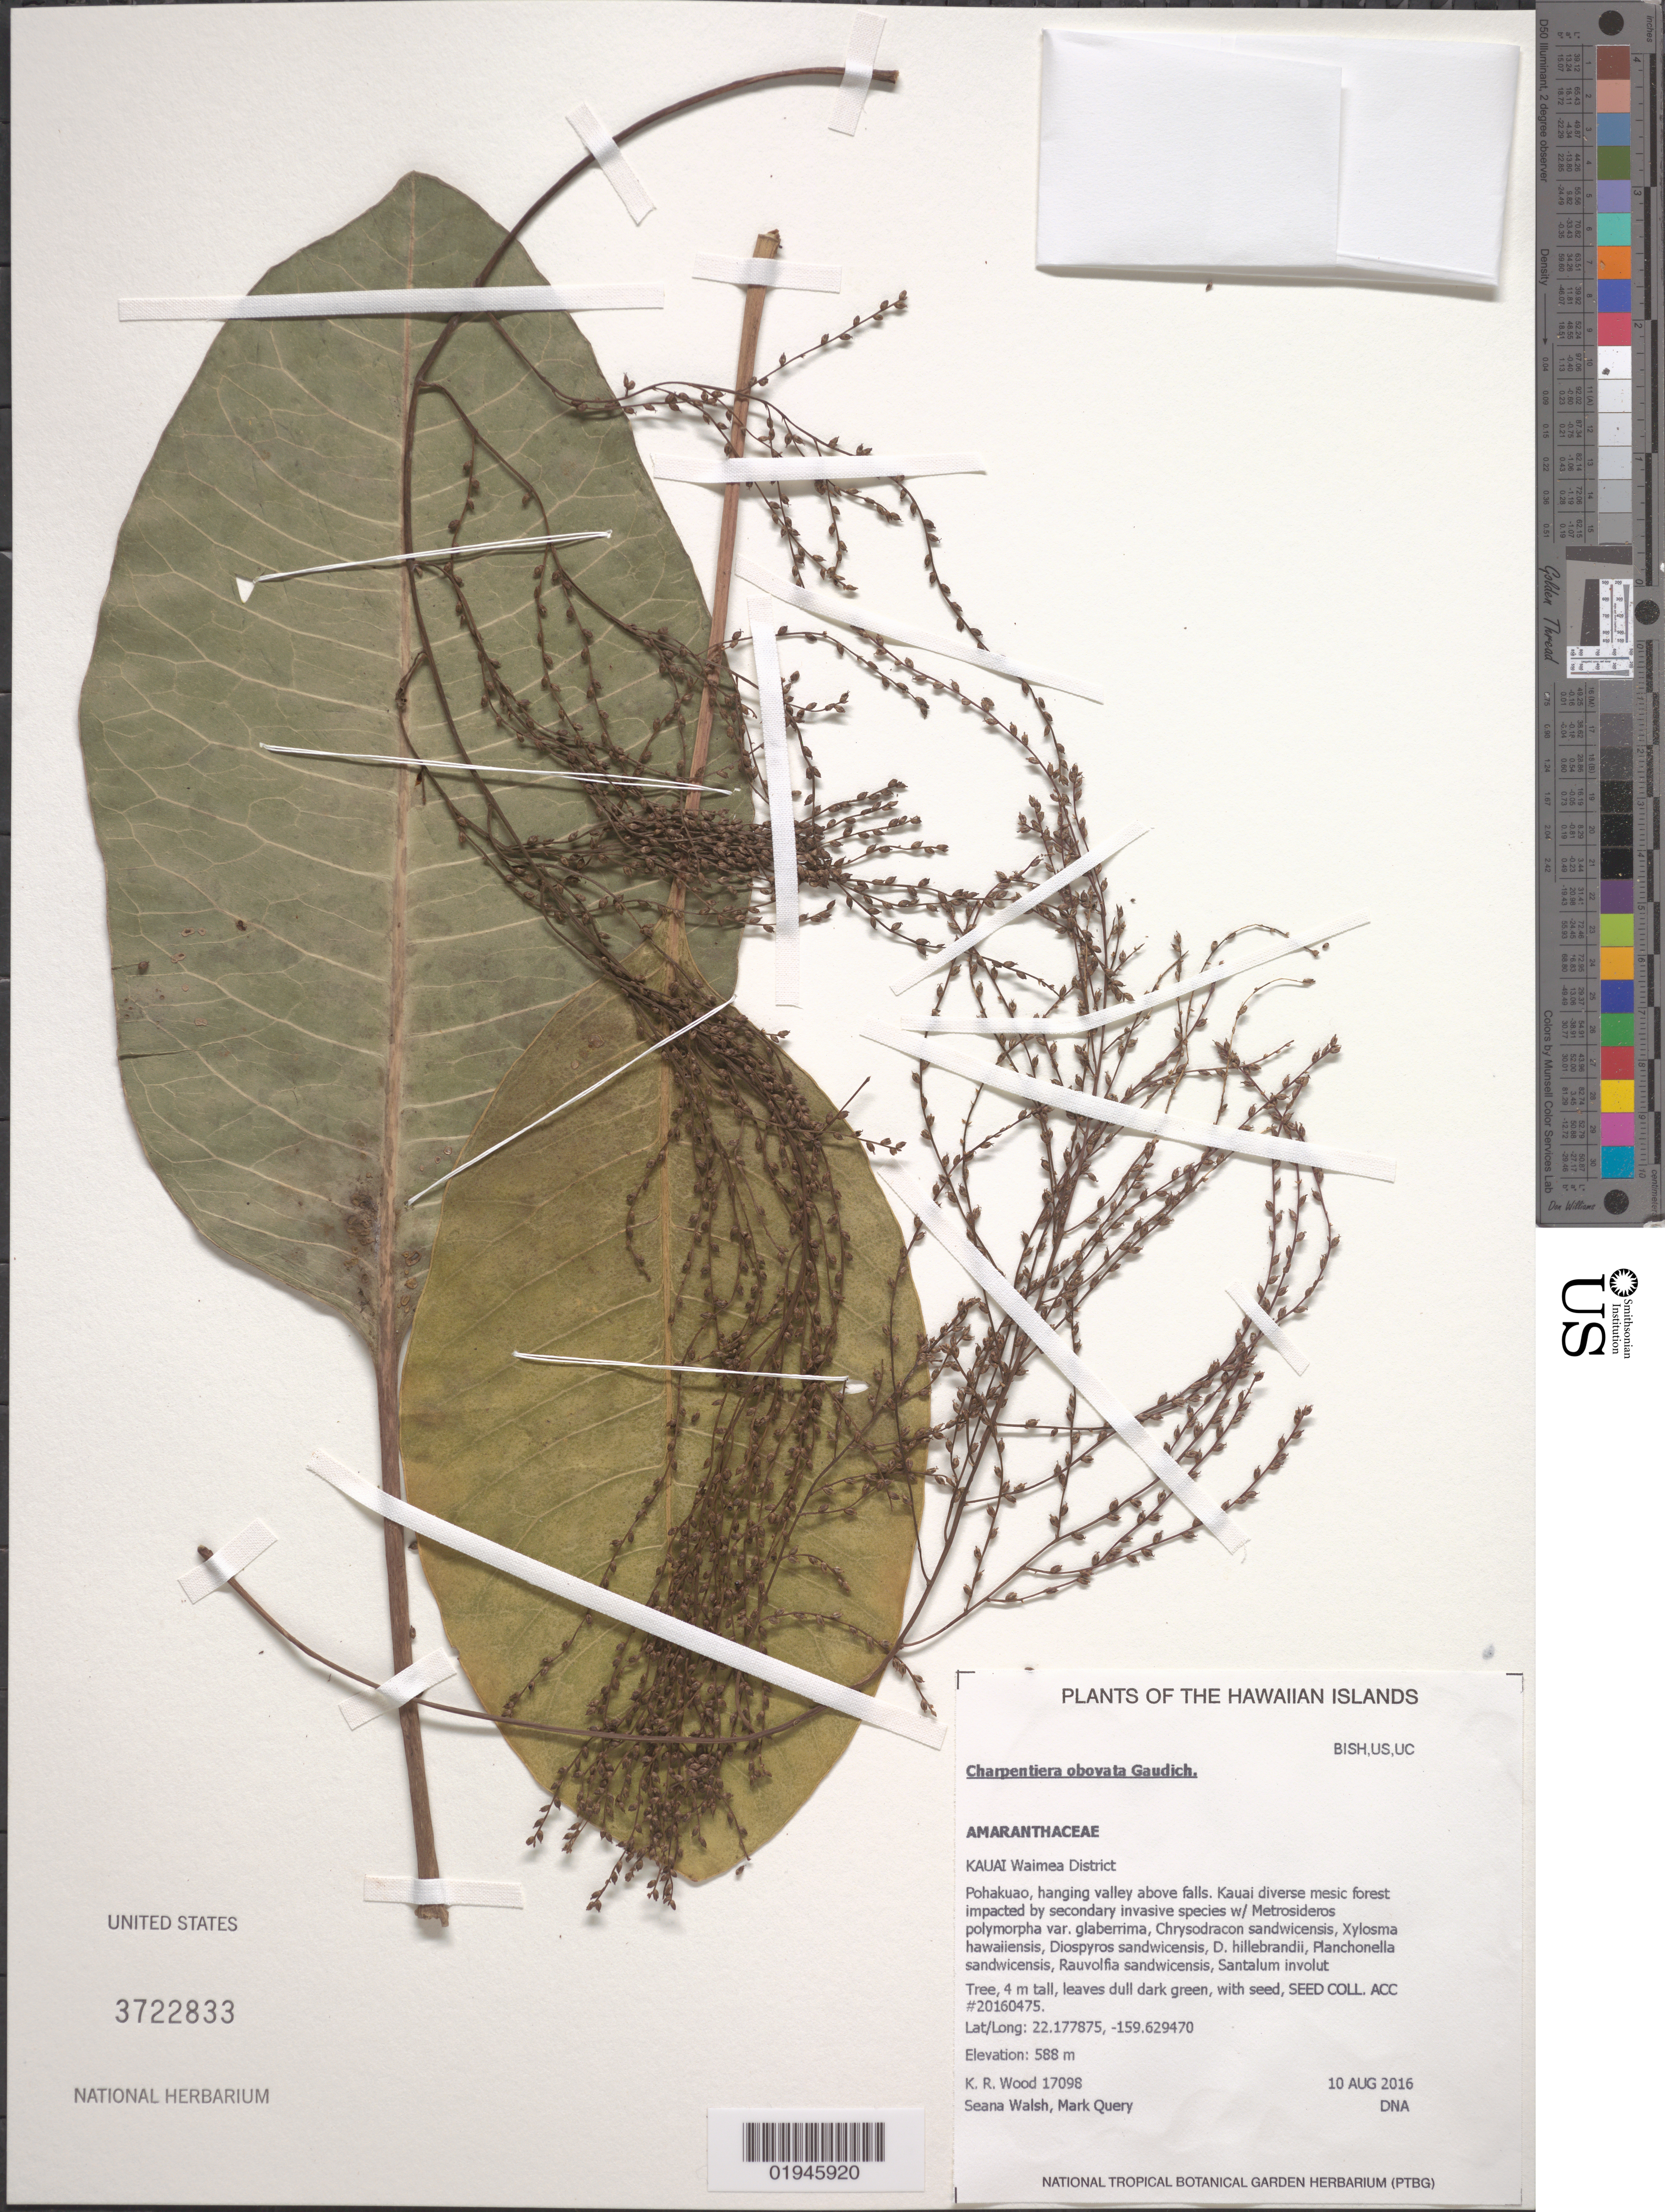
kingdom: Plantae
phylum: Tracheophyta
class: Magnoliopsida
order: Caryophyllales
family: Amaranthaceae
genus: Charpentiera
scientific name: Charpentiera obovata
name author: Gaudich.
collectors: K. R. Wood, S. Walsh & M. Query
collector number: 17098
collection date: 2016-08-10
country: United States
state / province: Hawaii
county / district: Kauai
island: Kaua'i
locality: Waimea District, Pohakuao, hanging valley above falls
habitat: Diverse mesic forest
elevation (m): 588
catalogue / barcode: US 3722833